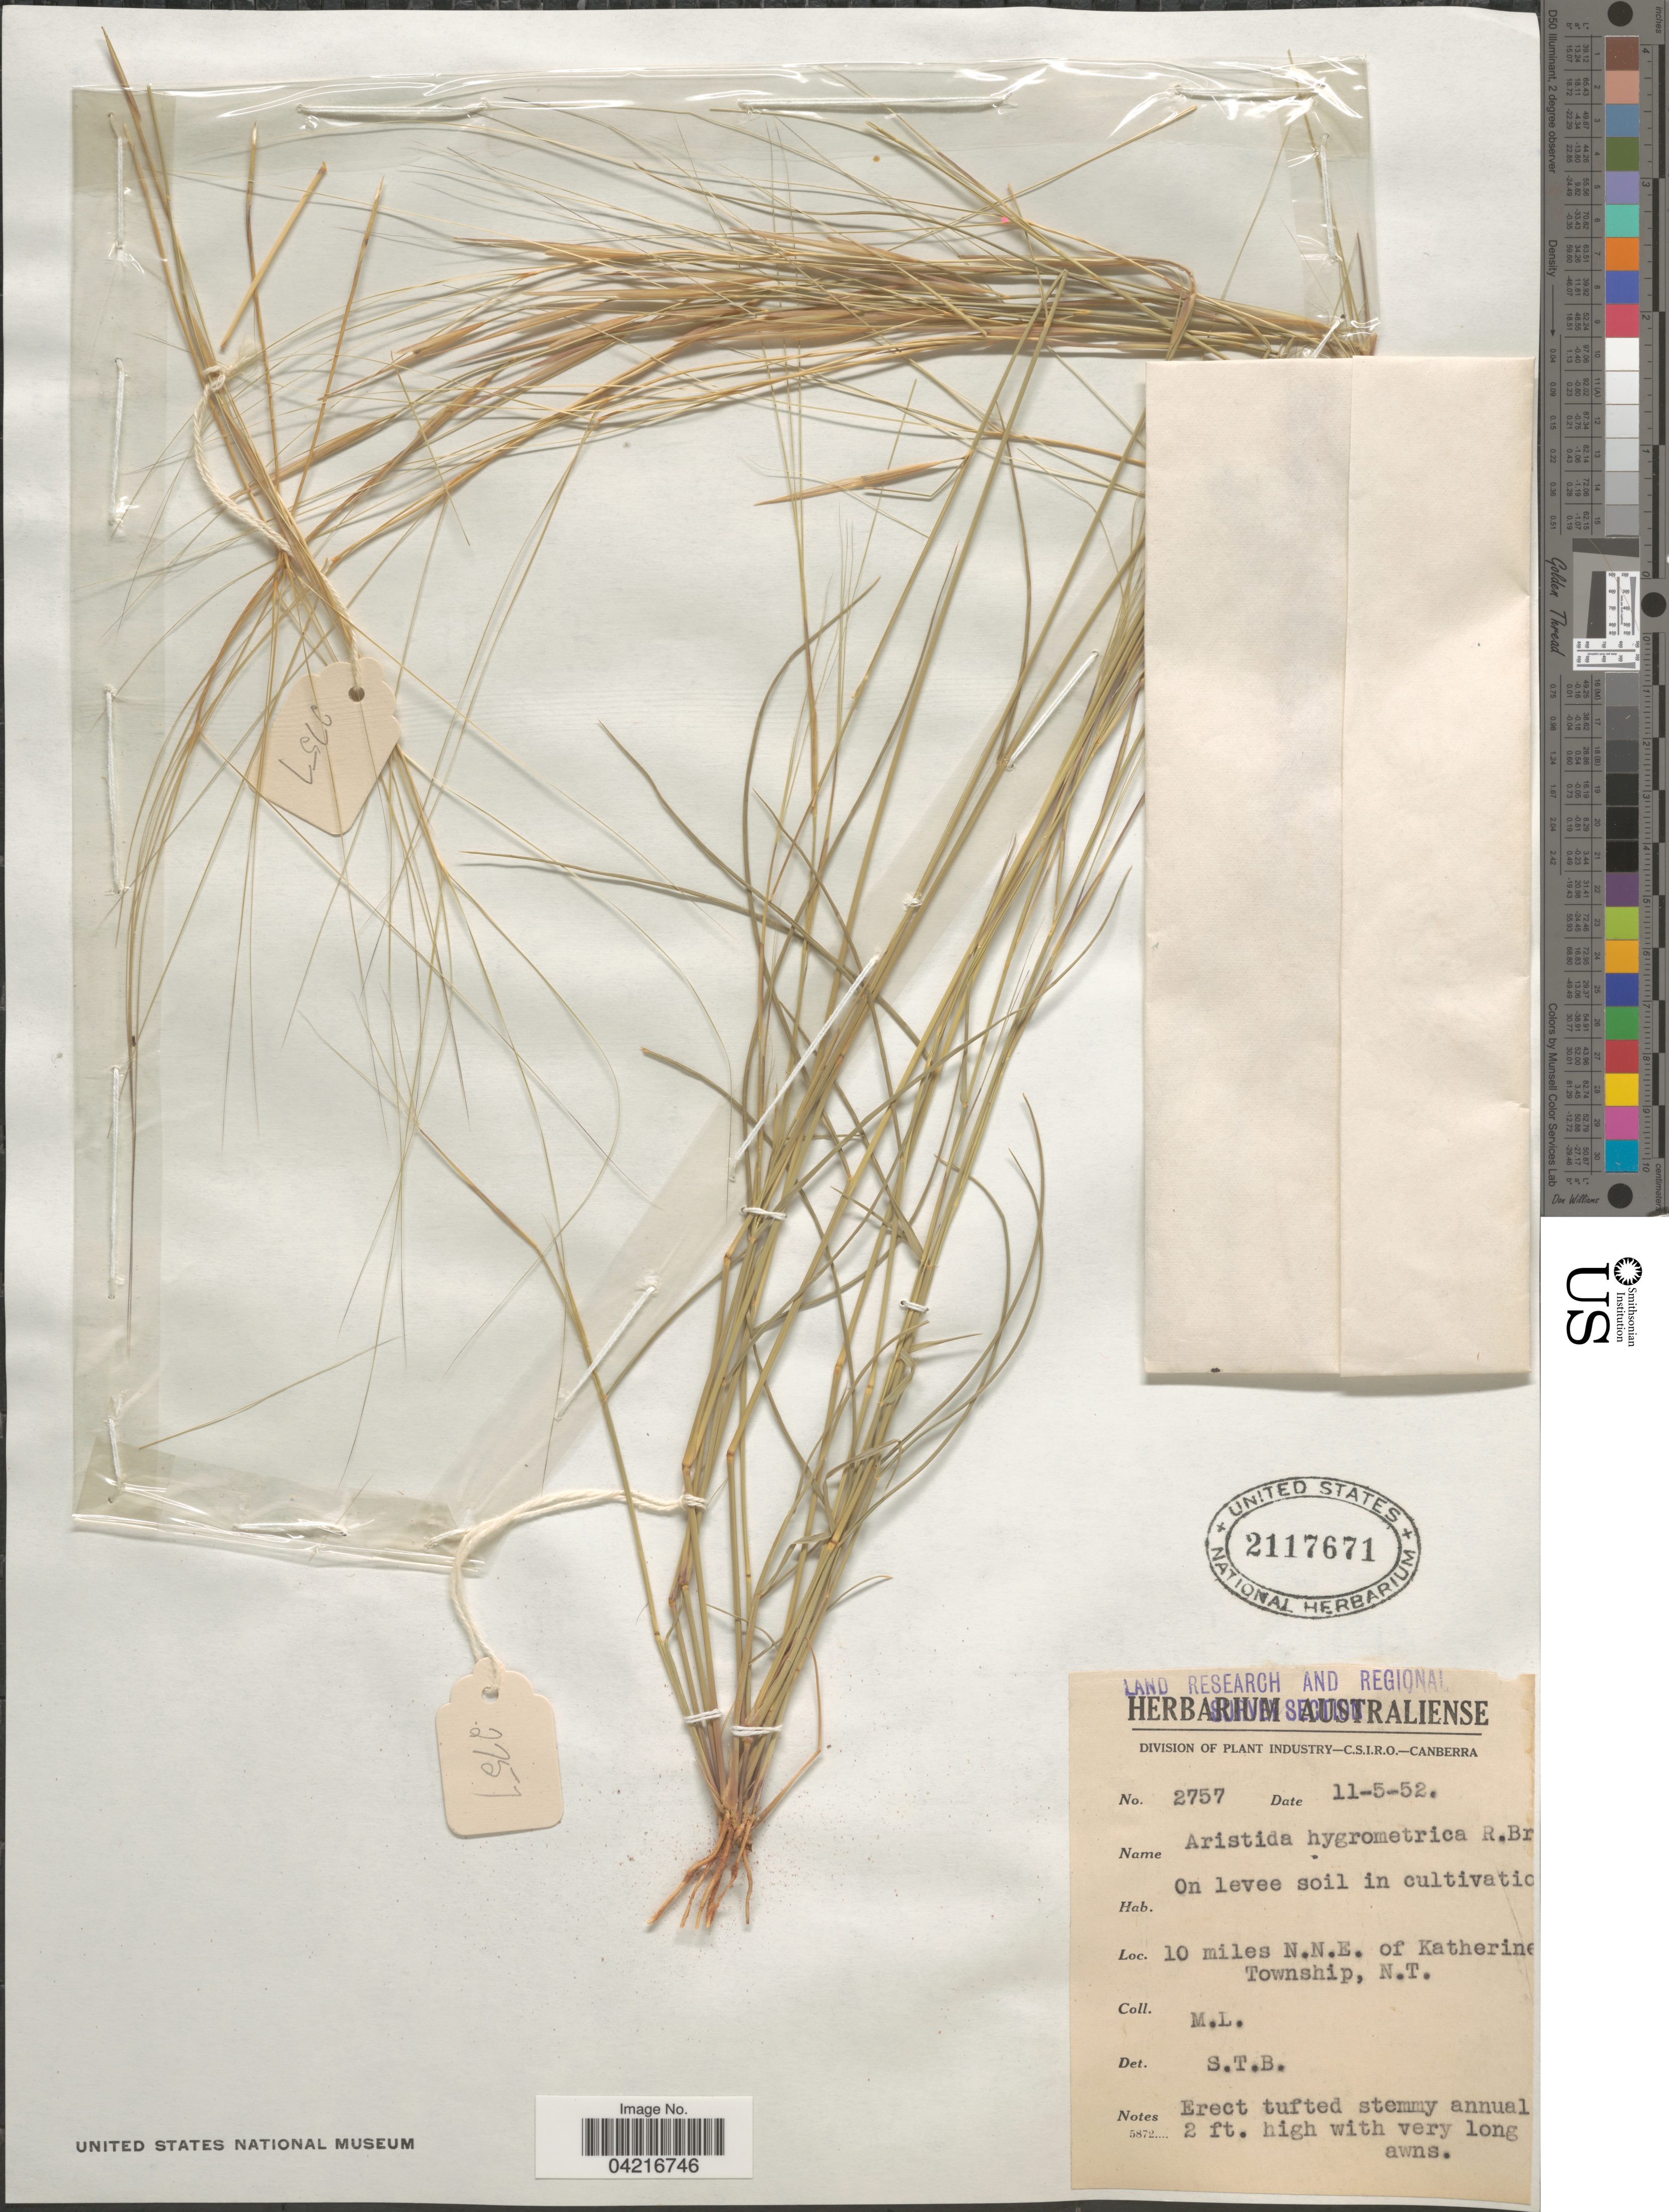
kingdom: Plantae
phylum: Tracheophyta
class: Liliopsida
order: Poales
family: Poaceae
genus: Aristida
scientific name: Aristida hygrometrica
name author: R. Br.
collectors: M. L.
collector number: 2757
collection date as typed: Transcribed d/m/y: 11/5/52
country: Australia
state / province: Northern Territory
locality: Land Research and Regional Survey Section. 10 miles N.N.E. of Katherine Township, N.T.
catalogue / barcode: US 2117671